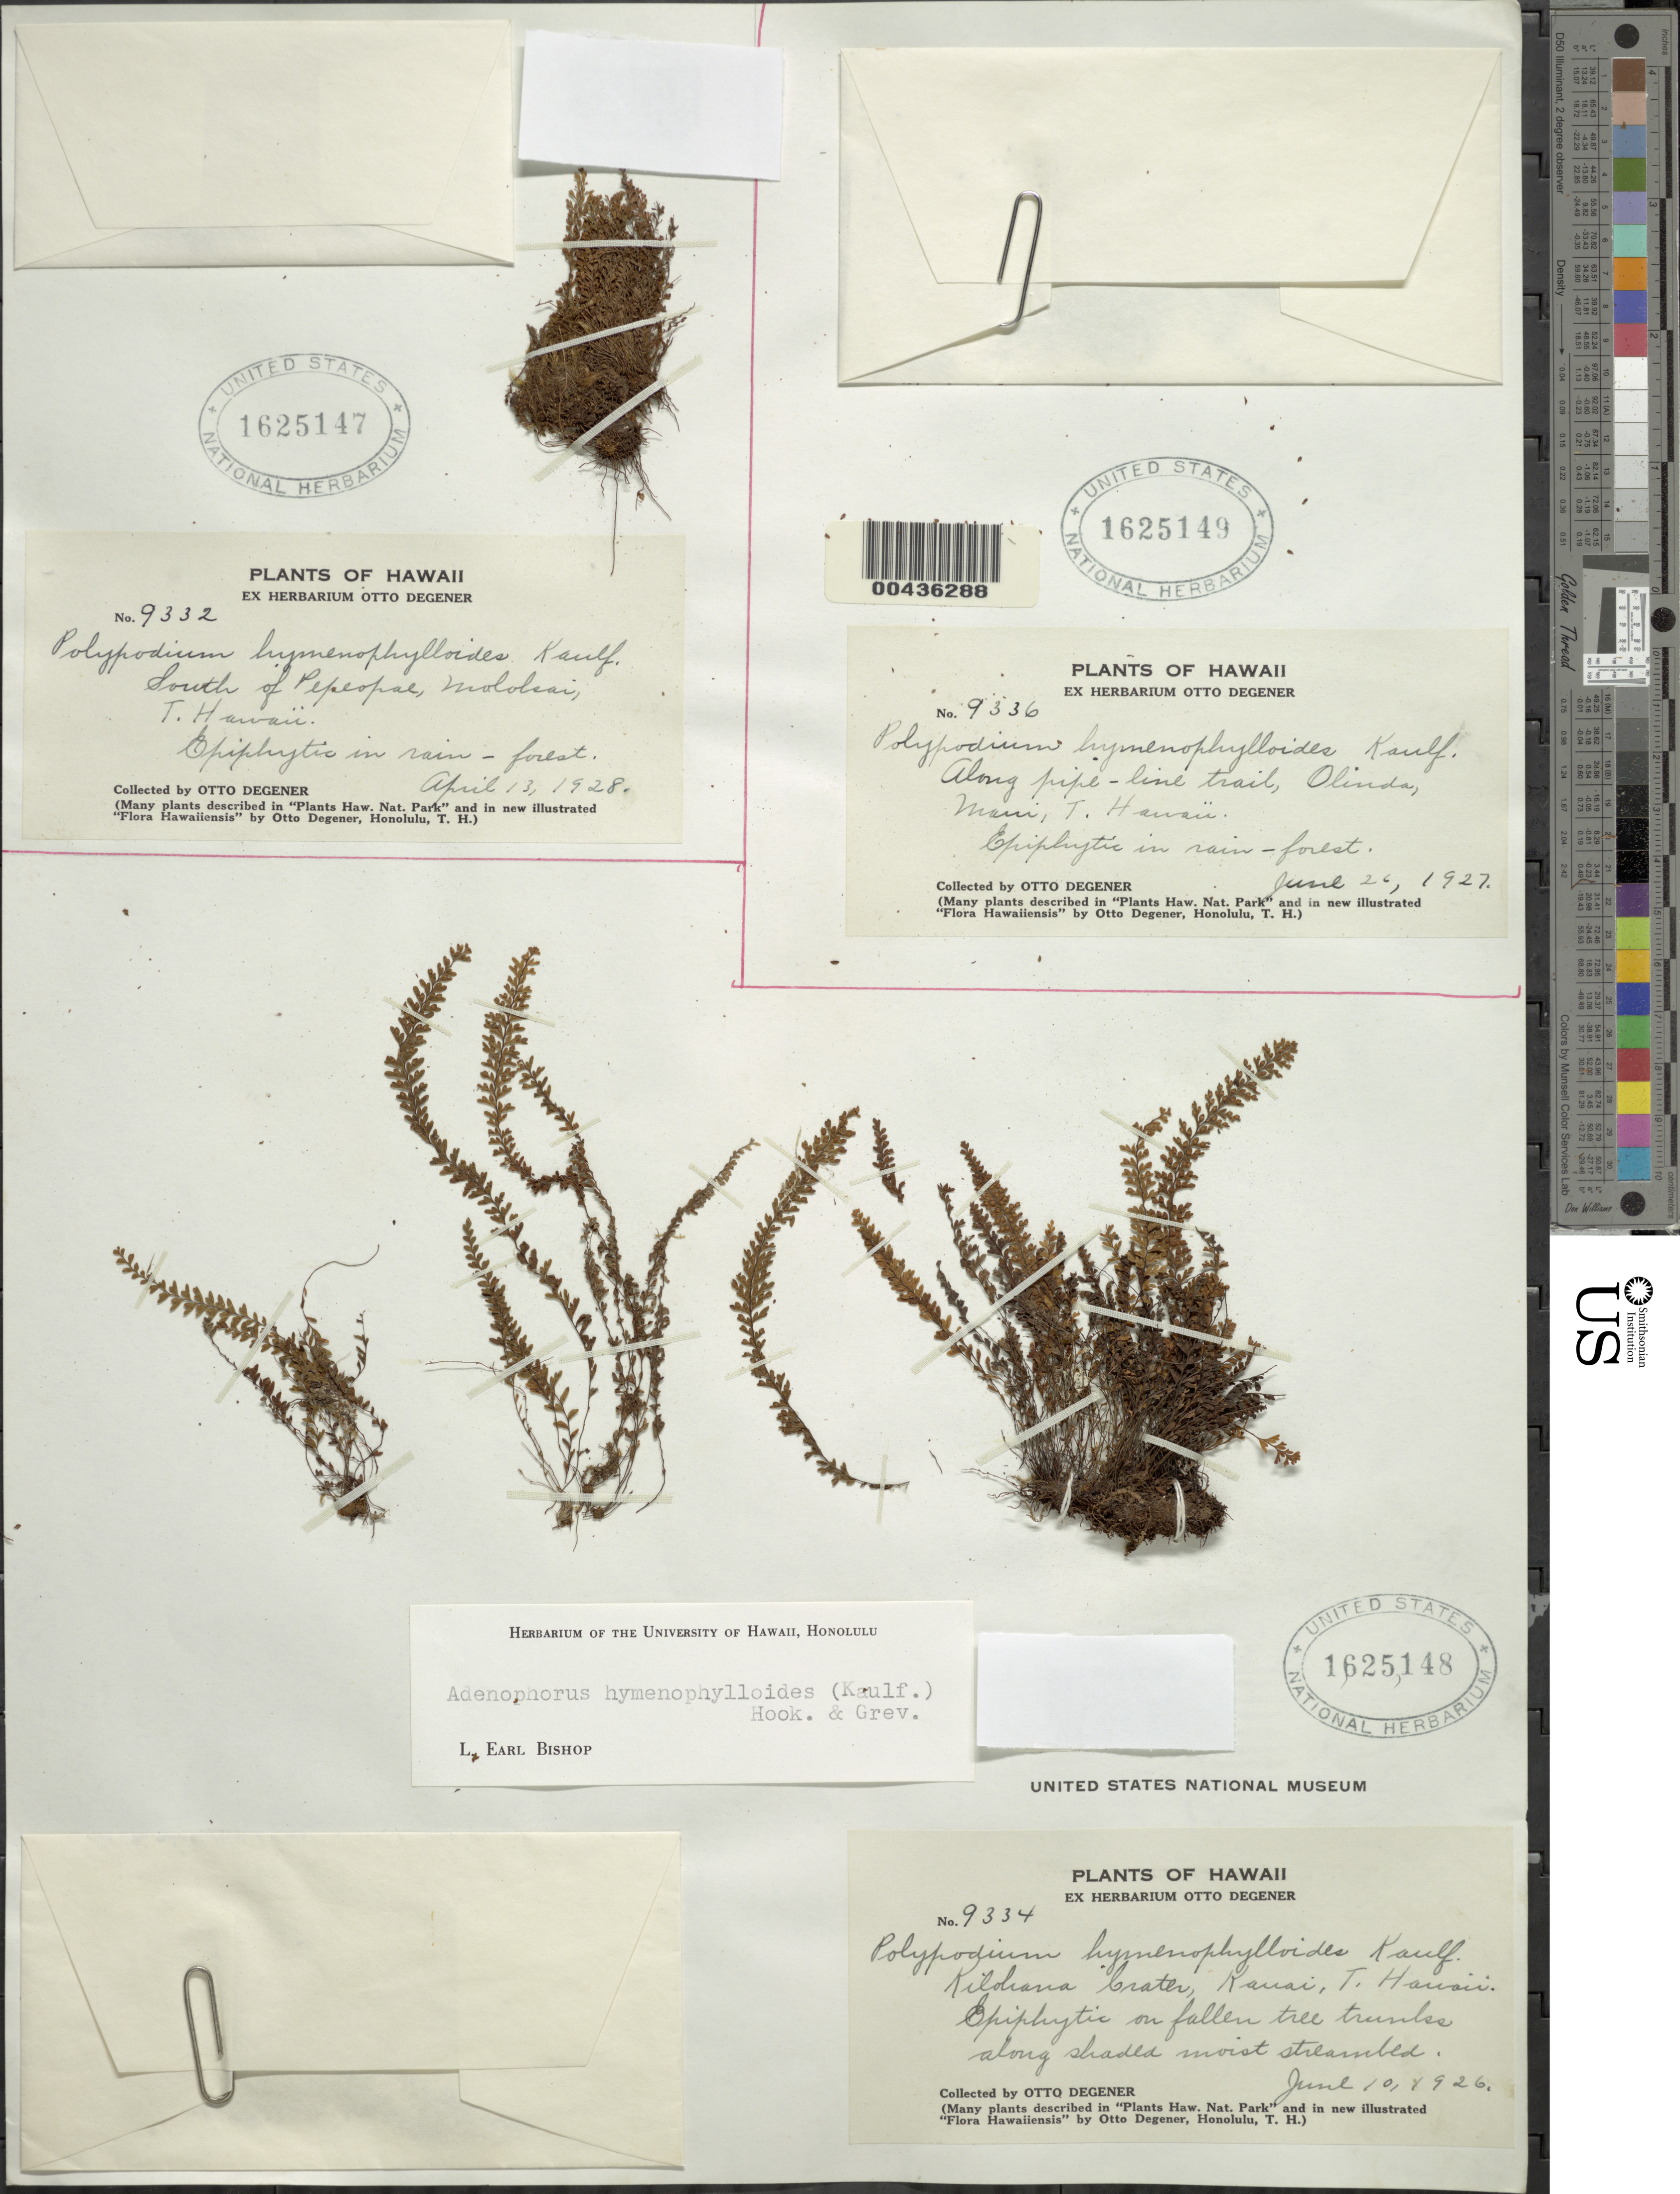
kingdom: Plantae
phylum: Tracheophyta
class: Polypodiopsida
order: Polypodiales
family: Polypodiaceae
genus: Adenophorus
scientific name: Adenophorus hymenophylloides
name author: (Kaulf.) Hook. & Grev.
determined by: Bishop, L. E.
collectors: O. Degener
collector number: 9336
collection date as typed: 26 Jun 1927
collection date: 1927-06-26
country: United States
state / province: Hawaii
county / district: Maui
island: Maui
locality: Along pipe-line trail, Olinda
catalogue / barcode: US 1625149